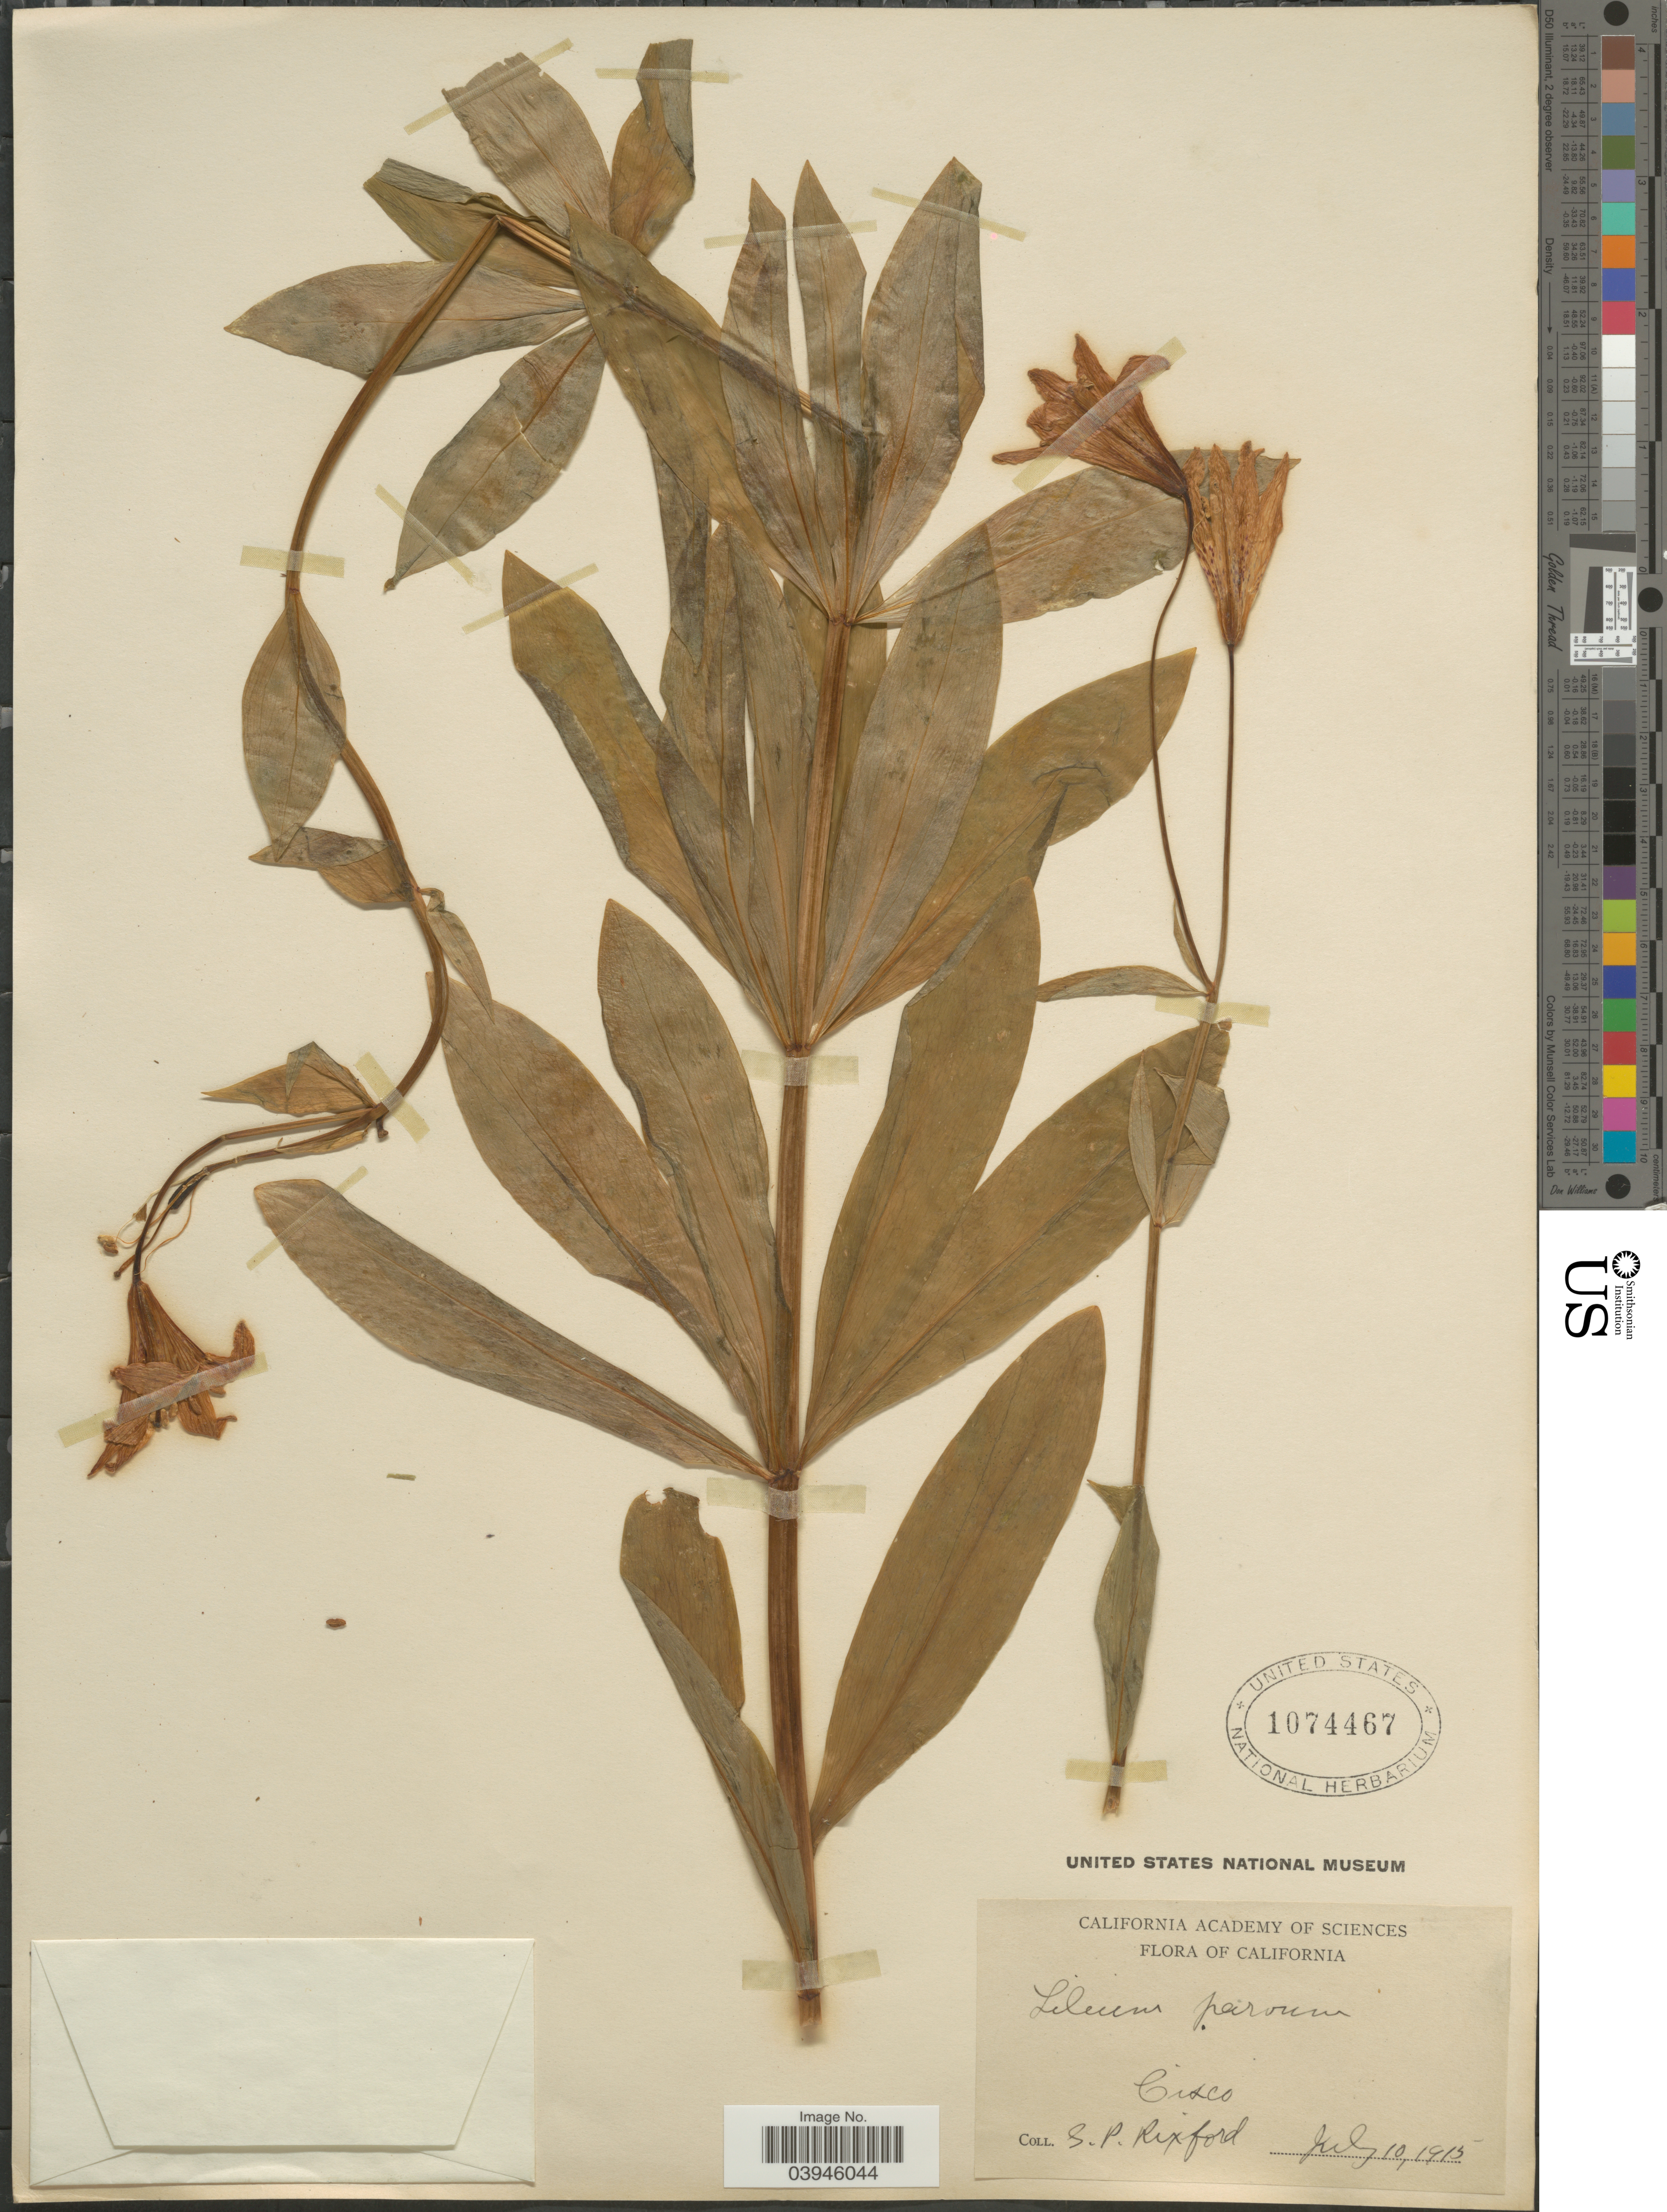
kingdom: Plantae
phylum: Tracheophyta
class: Liliopsida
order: Liliales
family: Liliaceae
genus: Lilium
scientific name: Lilium parvum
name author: Kellogg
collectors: S. Rixford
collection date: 1915-07-10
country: United States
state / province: California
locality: Cisco.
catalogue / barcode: US 1074467